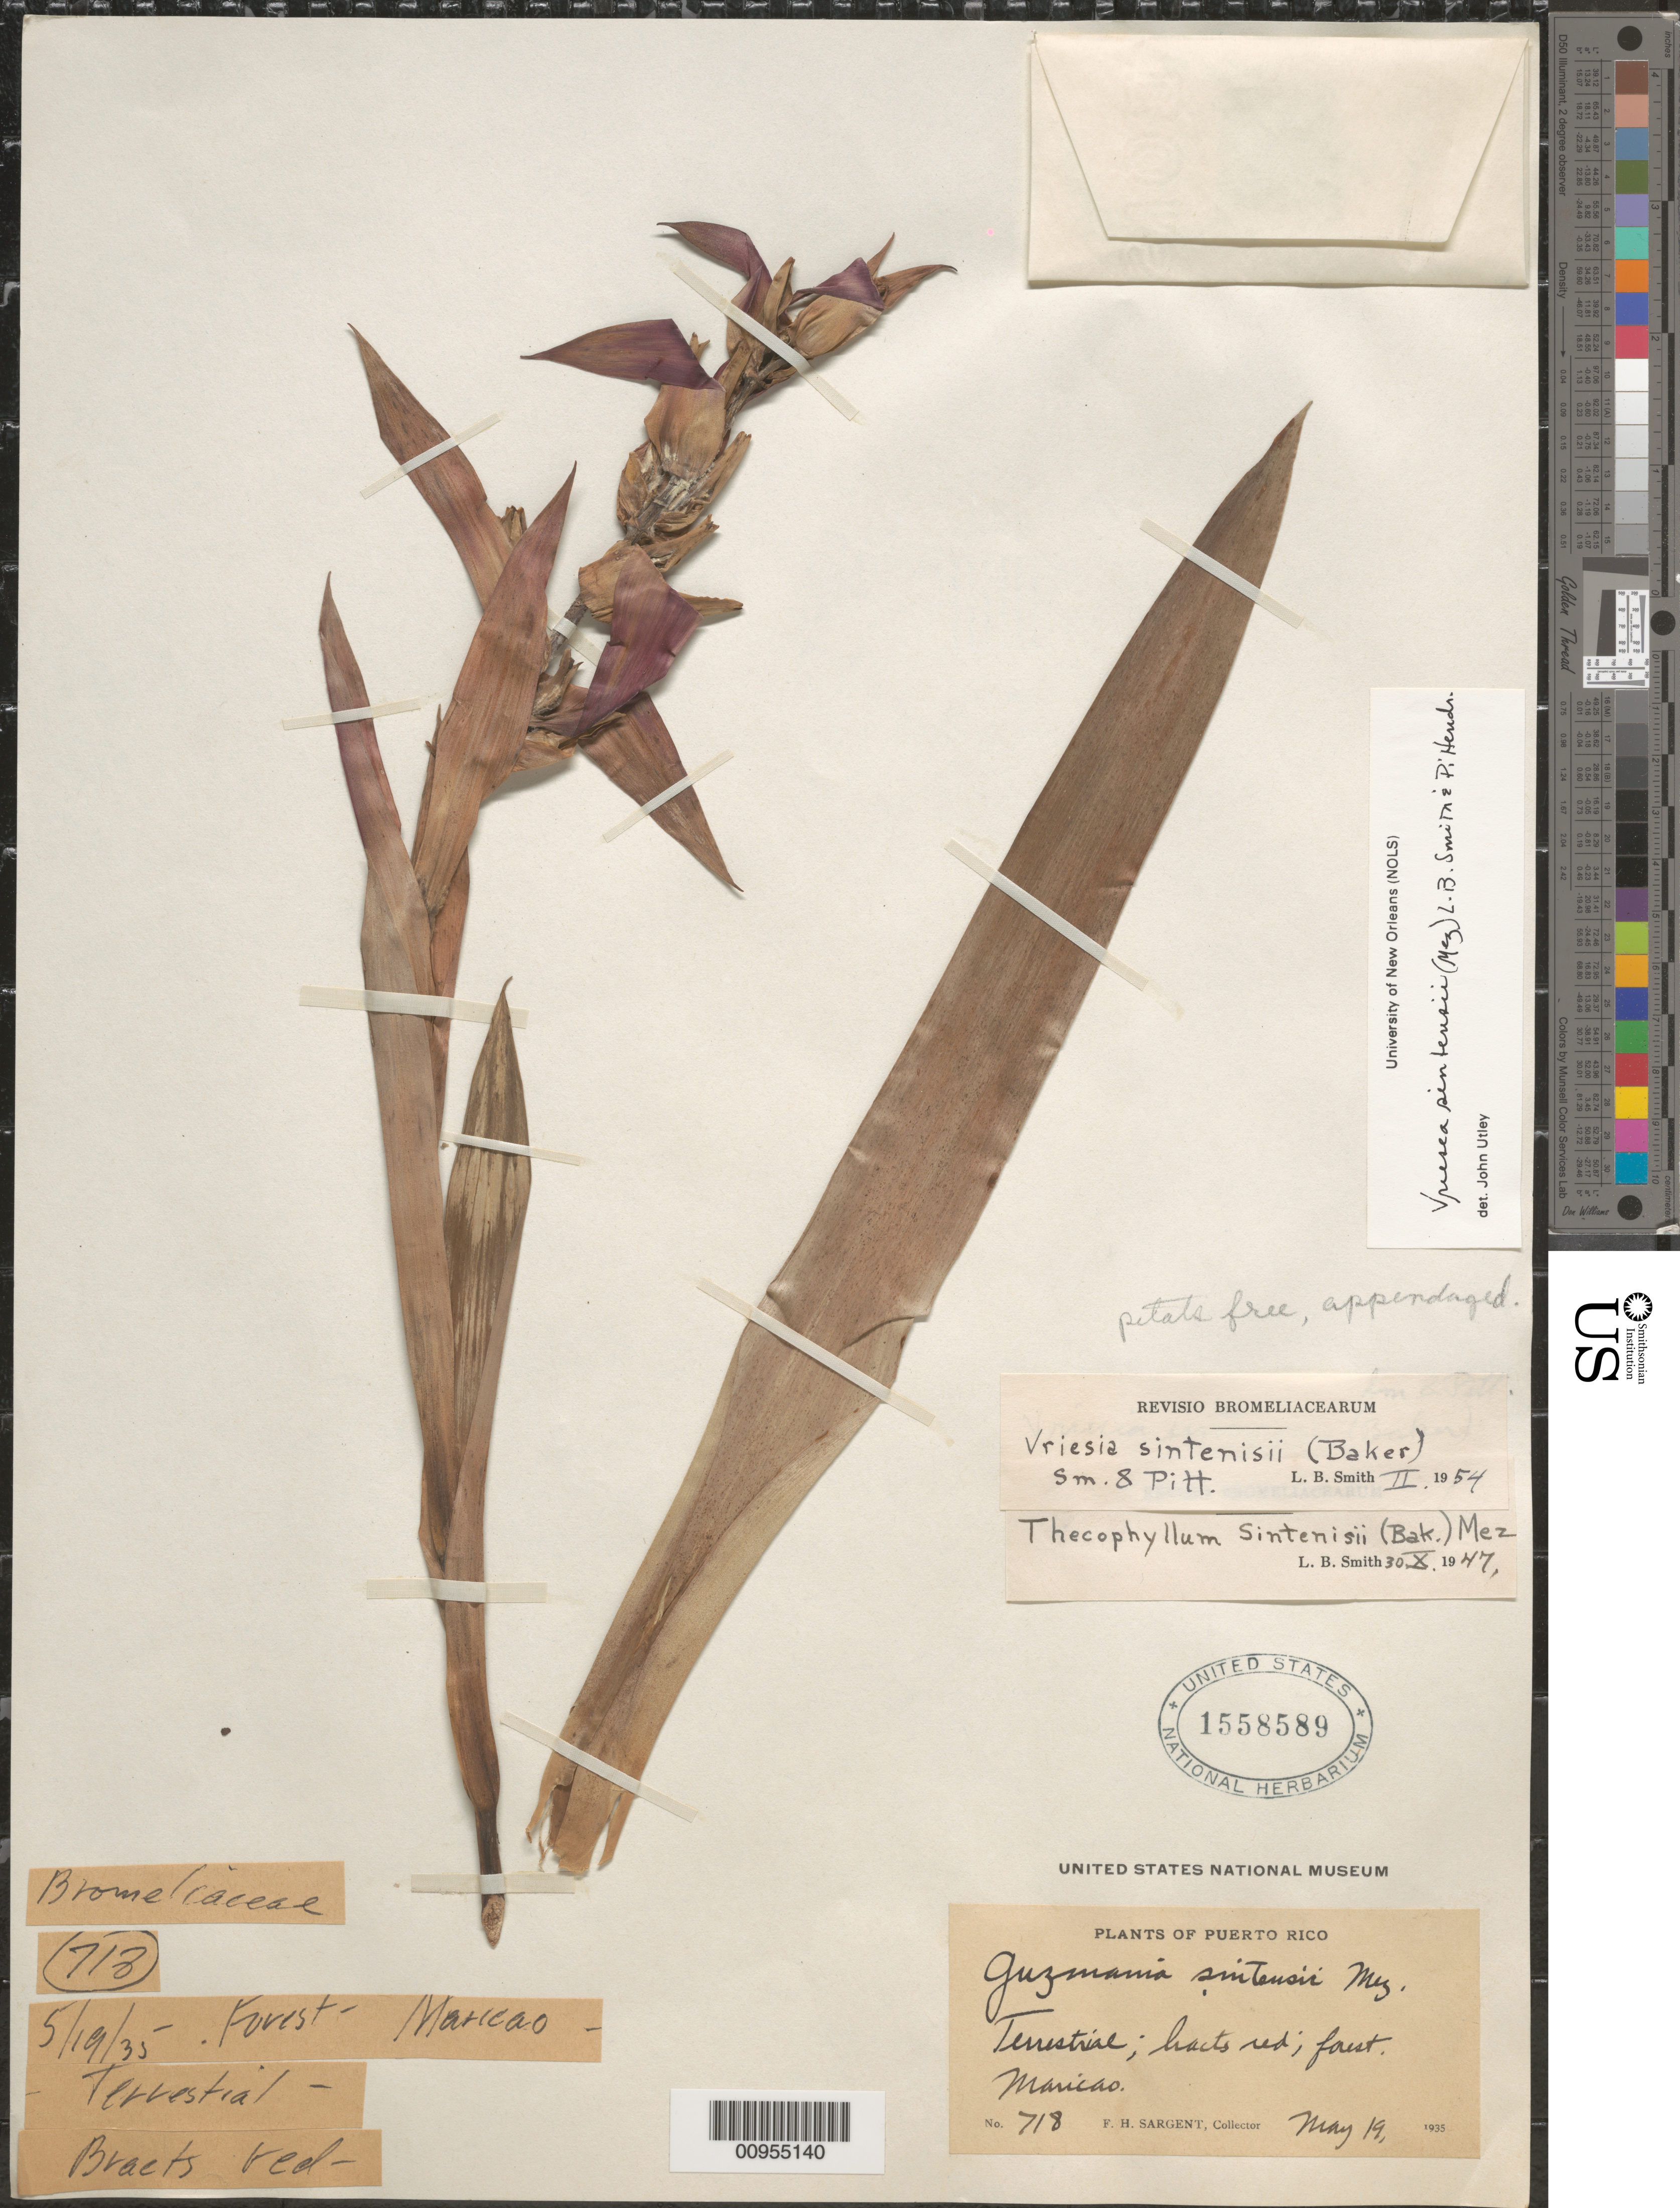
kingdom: Plantae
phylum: Tracheophyta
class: Liliopsida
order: Poales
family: Bromeliaceae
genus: Vriesea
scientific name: Vriesea sintenisii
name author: (Baker) L.B. Sm. & Pittendr.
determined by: Utley, J. F.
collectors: F. H. Sargent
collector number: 718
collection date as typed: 19 May 1935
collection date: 1935-05-19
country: Puerto Rico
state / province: Maricao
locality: Maricao.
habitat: Forest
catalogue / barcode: US 1558589